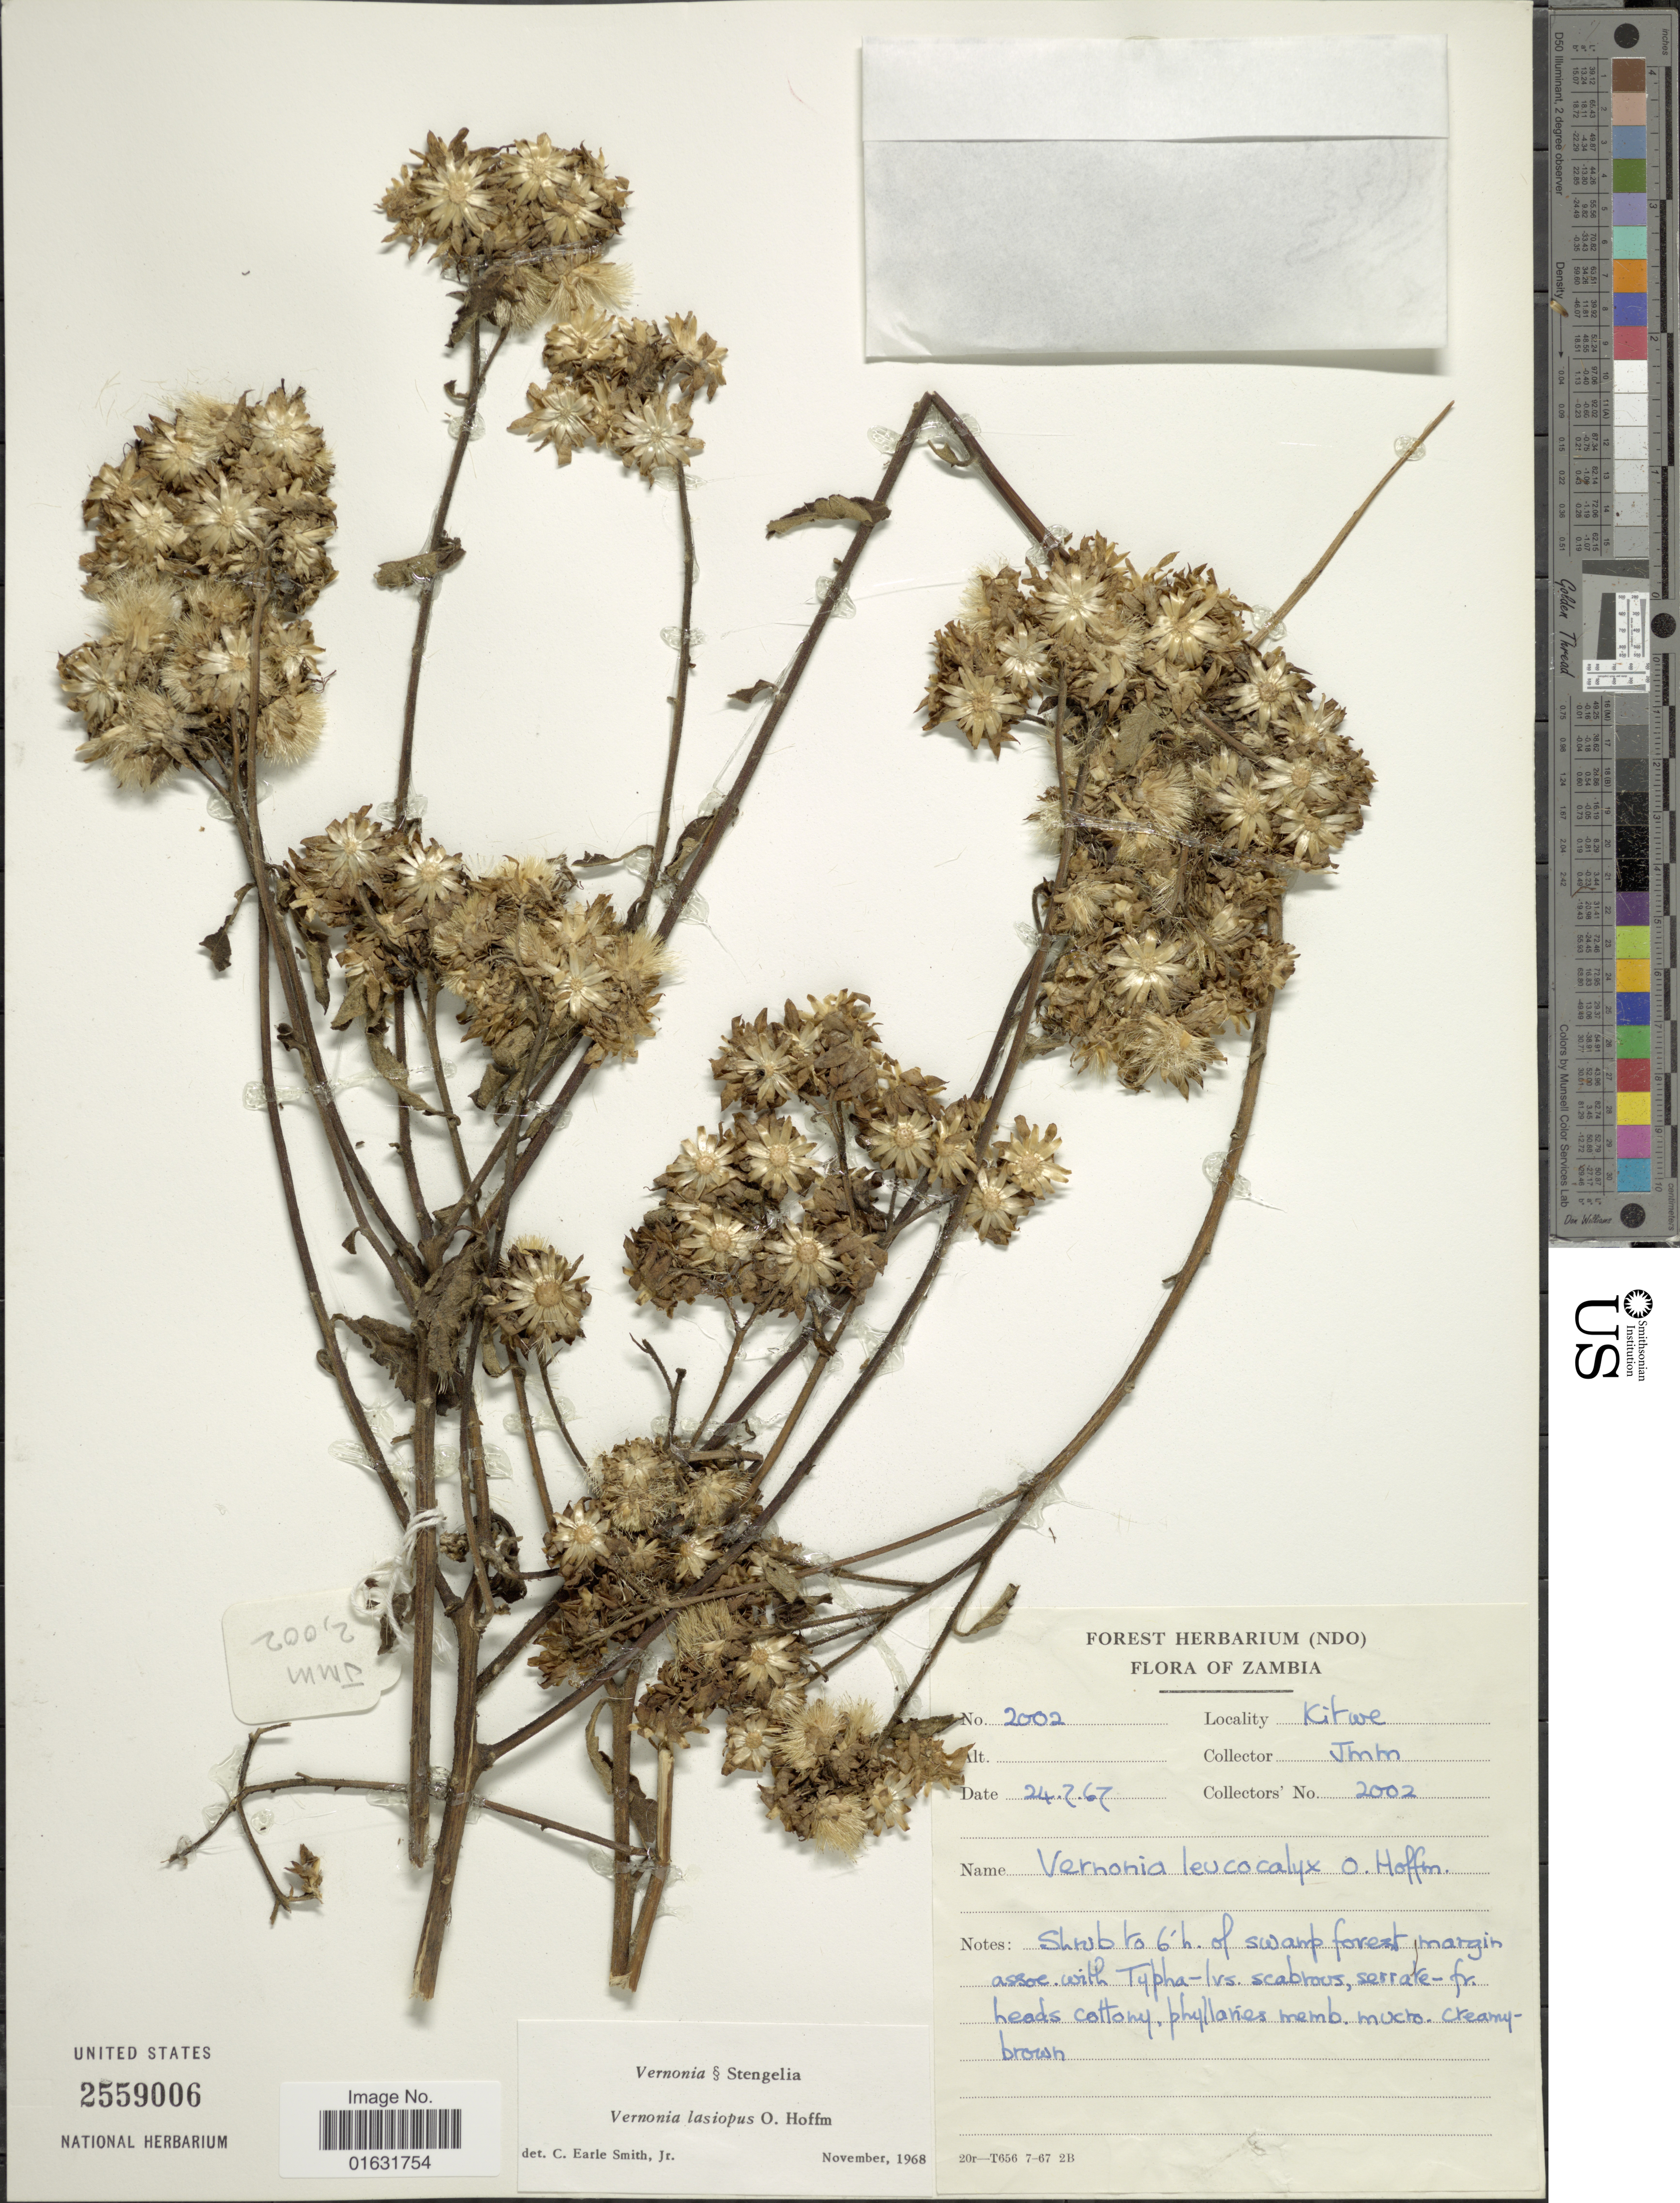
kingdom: Plantae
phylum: Tracheophyta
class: Magnoliopsida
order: Asterales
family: Asteraceae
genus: Baccharoides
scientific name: Baccharoides lasiopus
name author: (O. Hoffm.) H. Rob.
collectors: J. M. M.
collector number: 2002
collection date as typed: Transcribed d/m/y: 24/7/67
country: Zambia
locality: Kitwe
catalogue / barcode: US 2559006